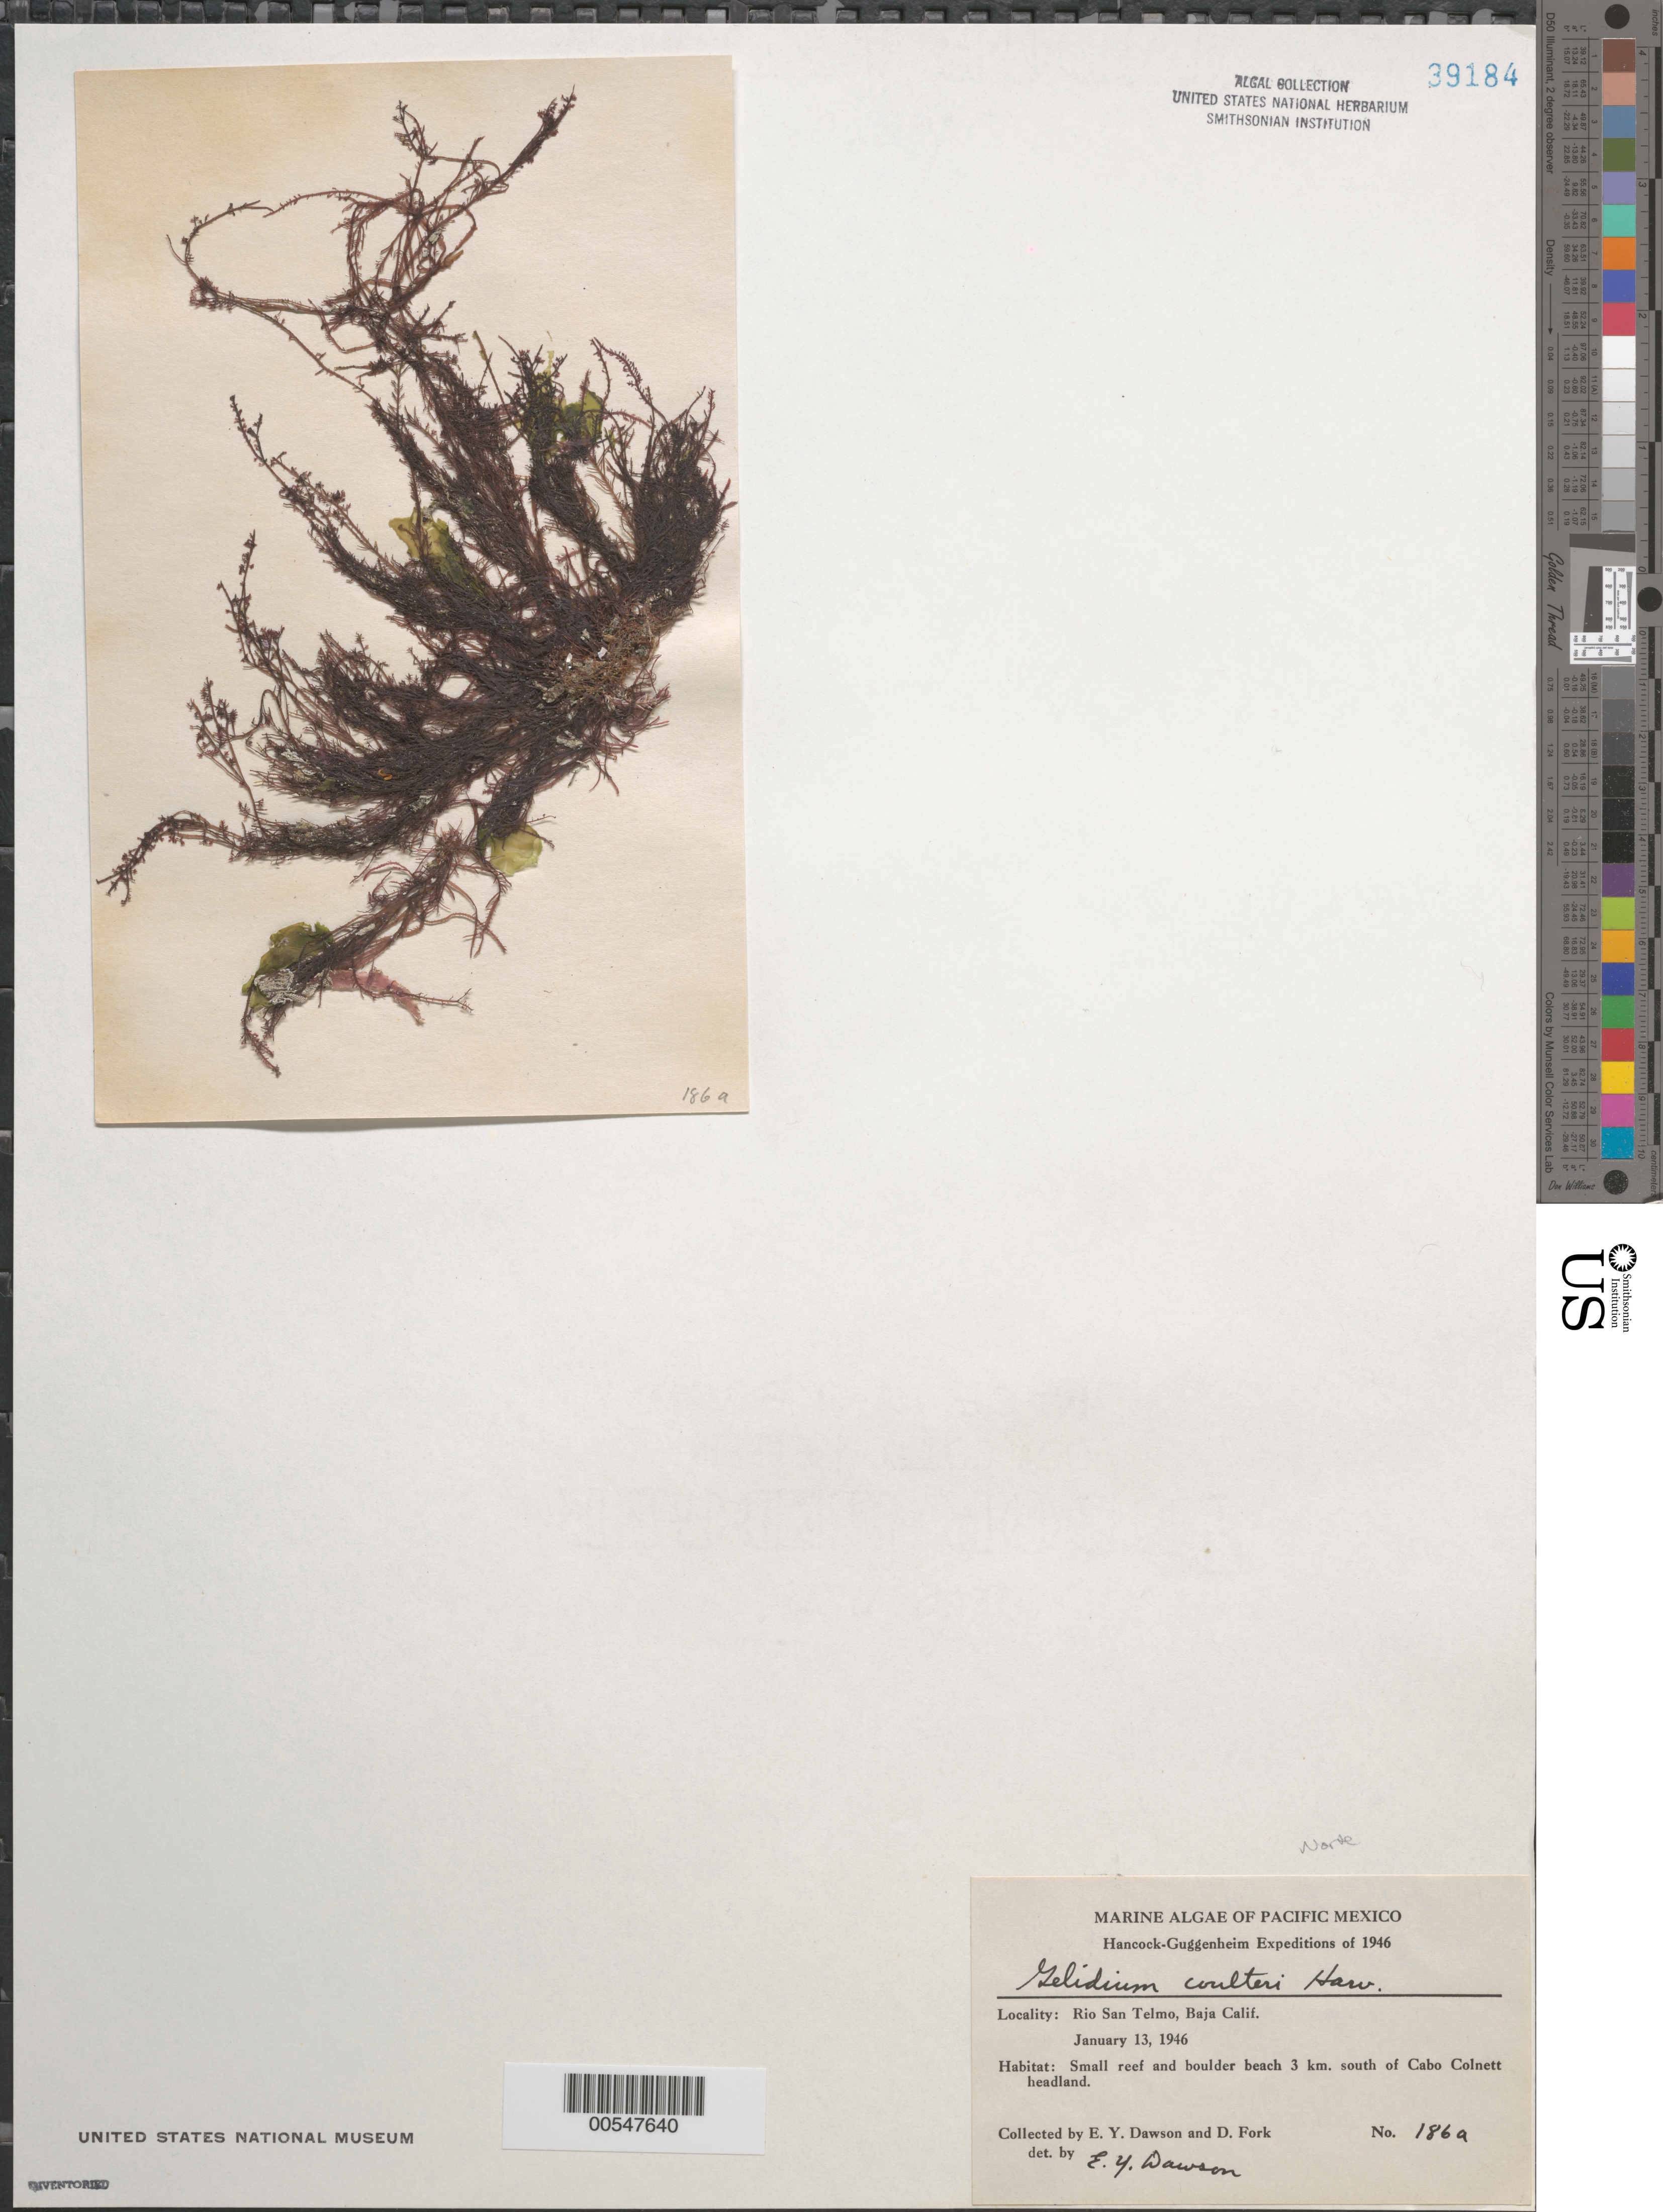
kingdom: Plantae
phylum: Rhodophyta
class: Florideophyceae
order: Gelidiales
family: Gelidiaceae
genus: Gelidium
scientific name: Gelidium coulteri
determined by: Dawson, E. Y.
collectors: E. Y. Dawson & D. Fork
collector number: EYD 186a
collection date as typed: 13 Jan 1946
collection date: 1946-01-13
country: Mexico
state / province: Baja California Norte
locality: Rio San Telmo, 3 km south of Cabo Colnett headland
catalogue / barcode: US 39184